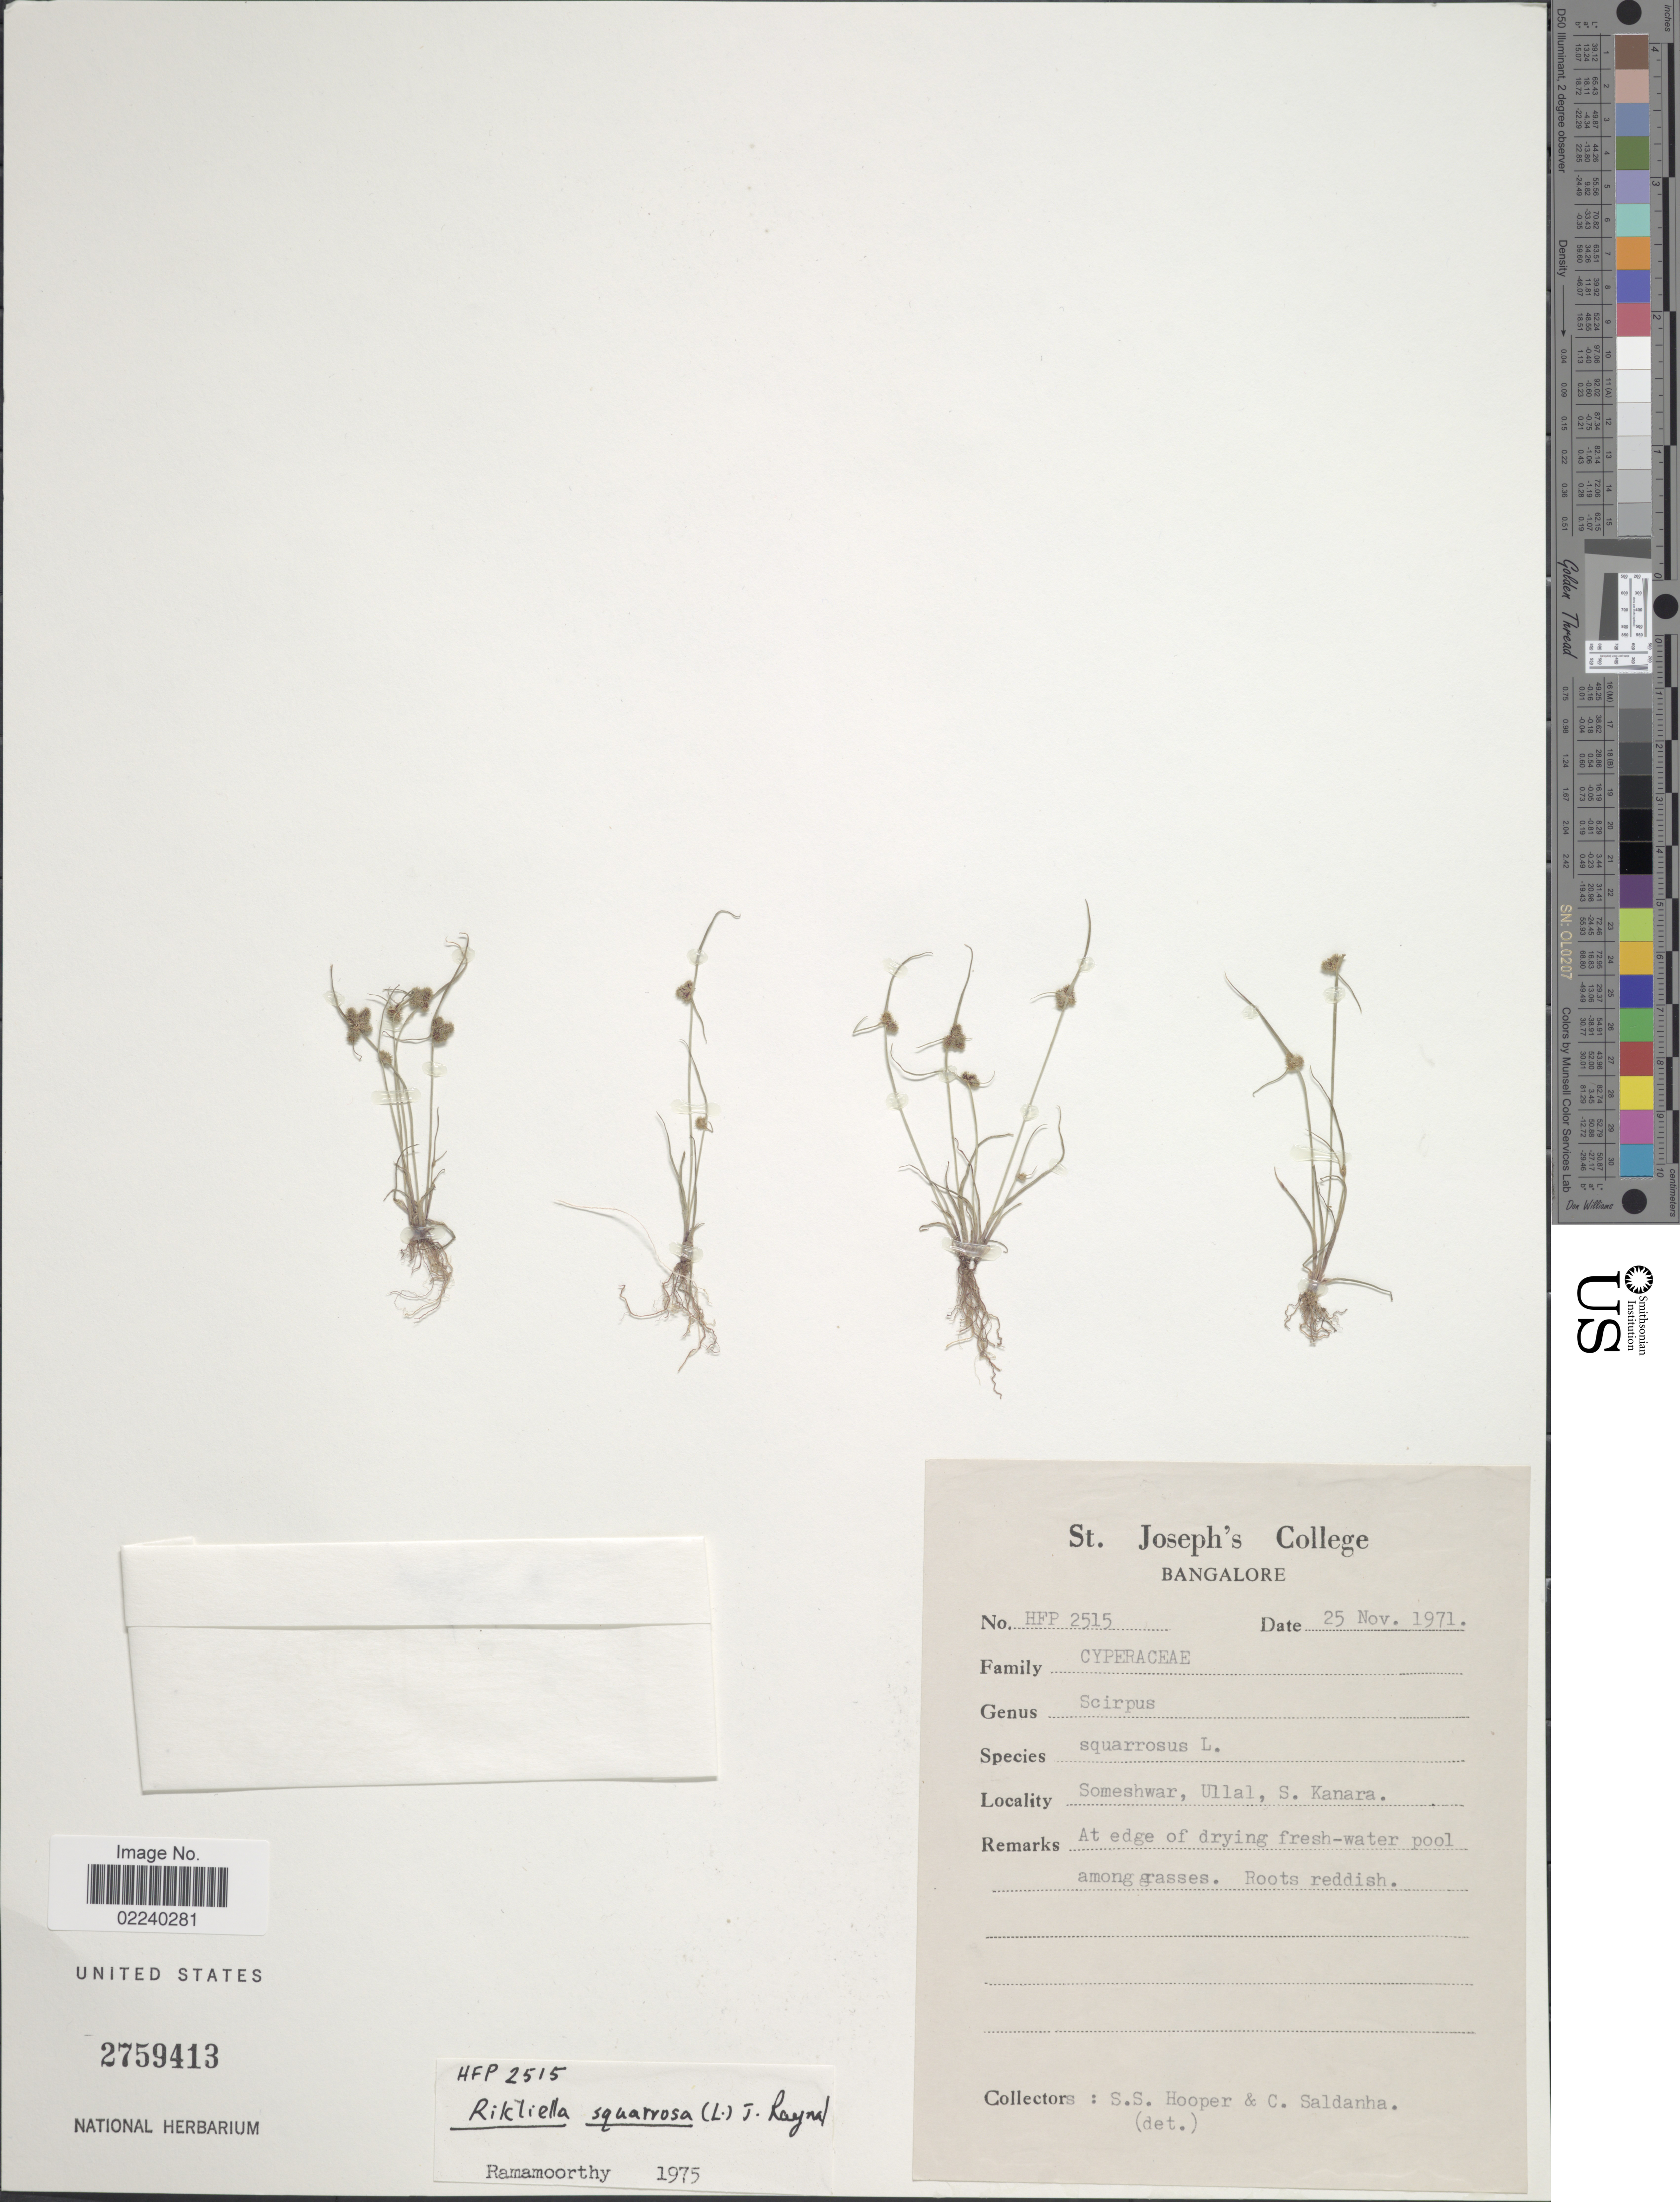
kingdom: Plantae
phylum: Tracheophyta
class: Liliopsida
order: Poales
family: Cyperaceae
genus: Cyperus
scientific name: Cyperus neochinensis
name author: (Tang & F.T. Wang) Bauters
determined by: Strong, Mark T., (BOT), Smithsonian Institution - National Museum of Natural History (UNITED STATES)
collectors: S. S. Hooper & C. Saldanha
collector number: HFP2515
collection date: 1971-11-25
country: India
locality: Someshwar, Ullal, S. Kanara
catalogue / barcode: US 2759413